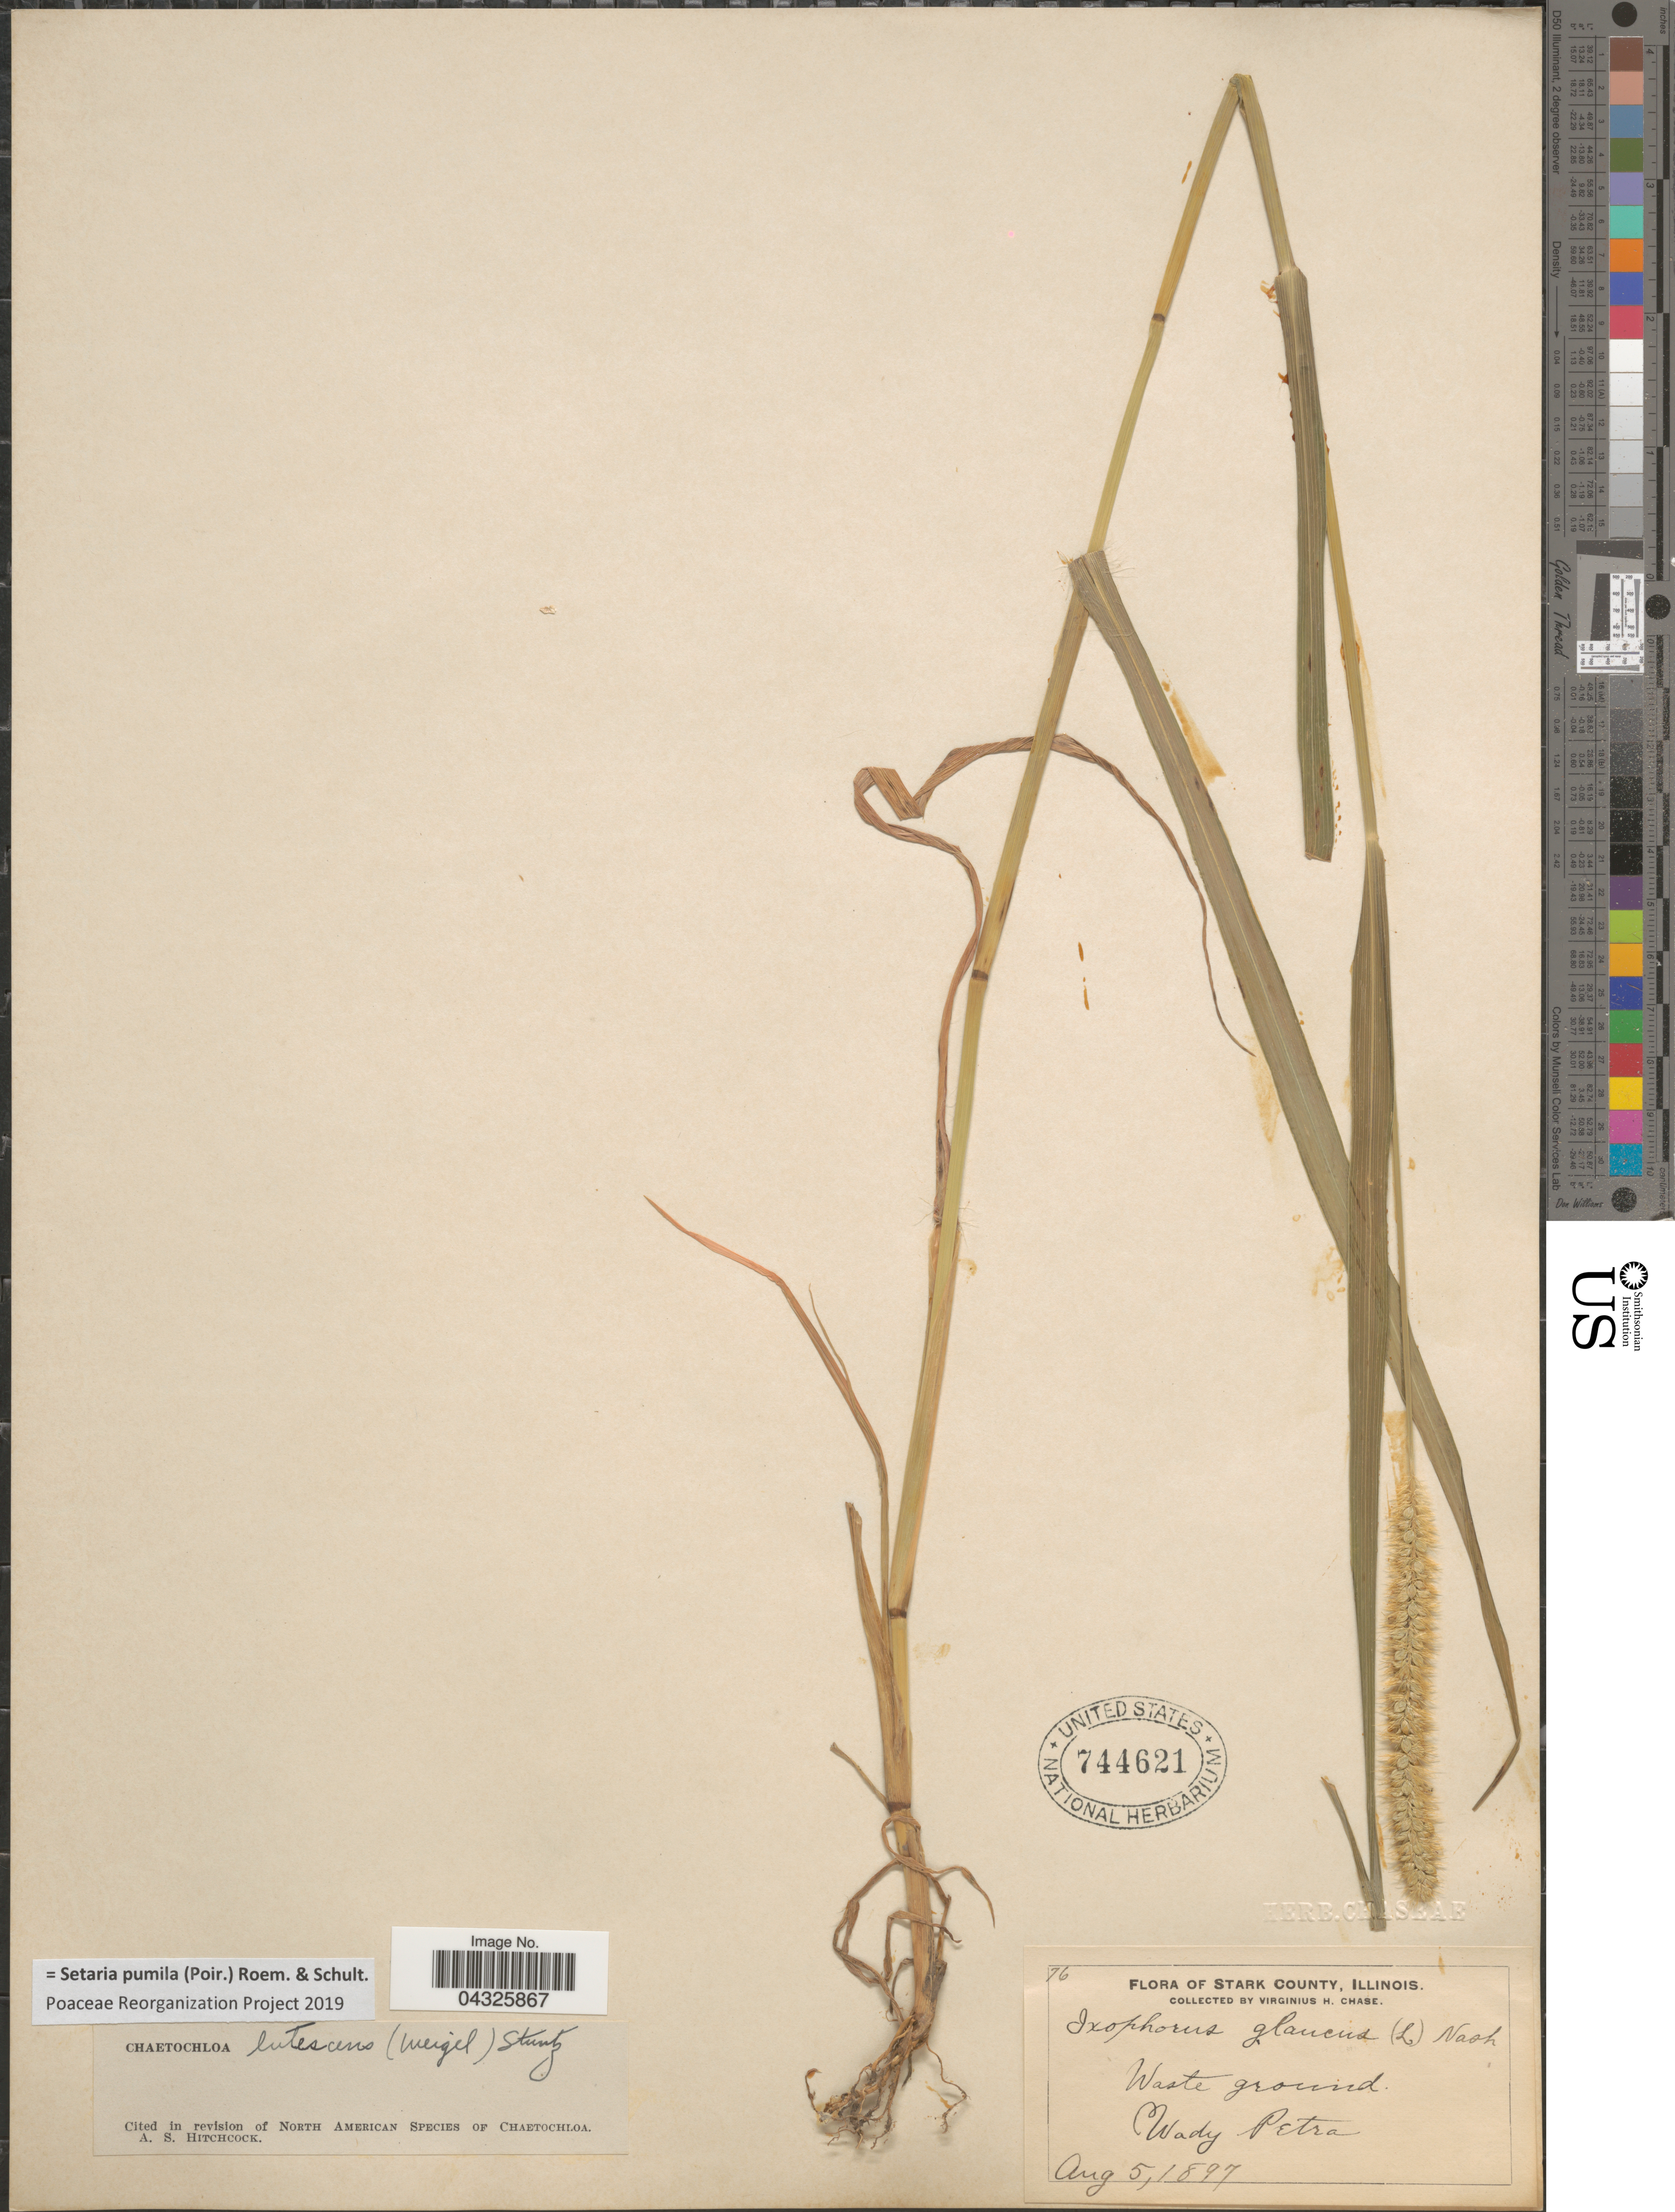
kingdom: Plantae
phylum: Tracheophyta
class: Liliopsida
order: Poales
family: Poaceae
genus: Setaria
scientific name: Setaria pumila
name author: (Poir.) Roem. & Schult.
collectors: V. H. Chase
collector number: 76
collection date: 1897-08-05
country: United States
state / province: Illinois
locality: Stark County. Wady Petra.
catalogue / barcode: US 744621